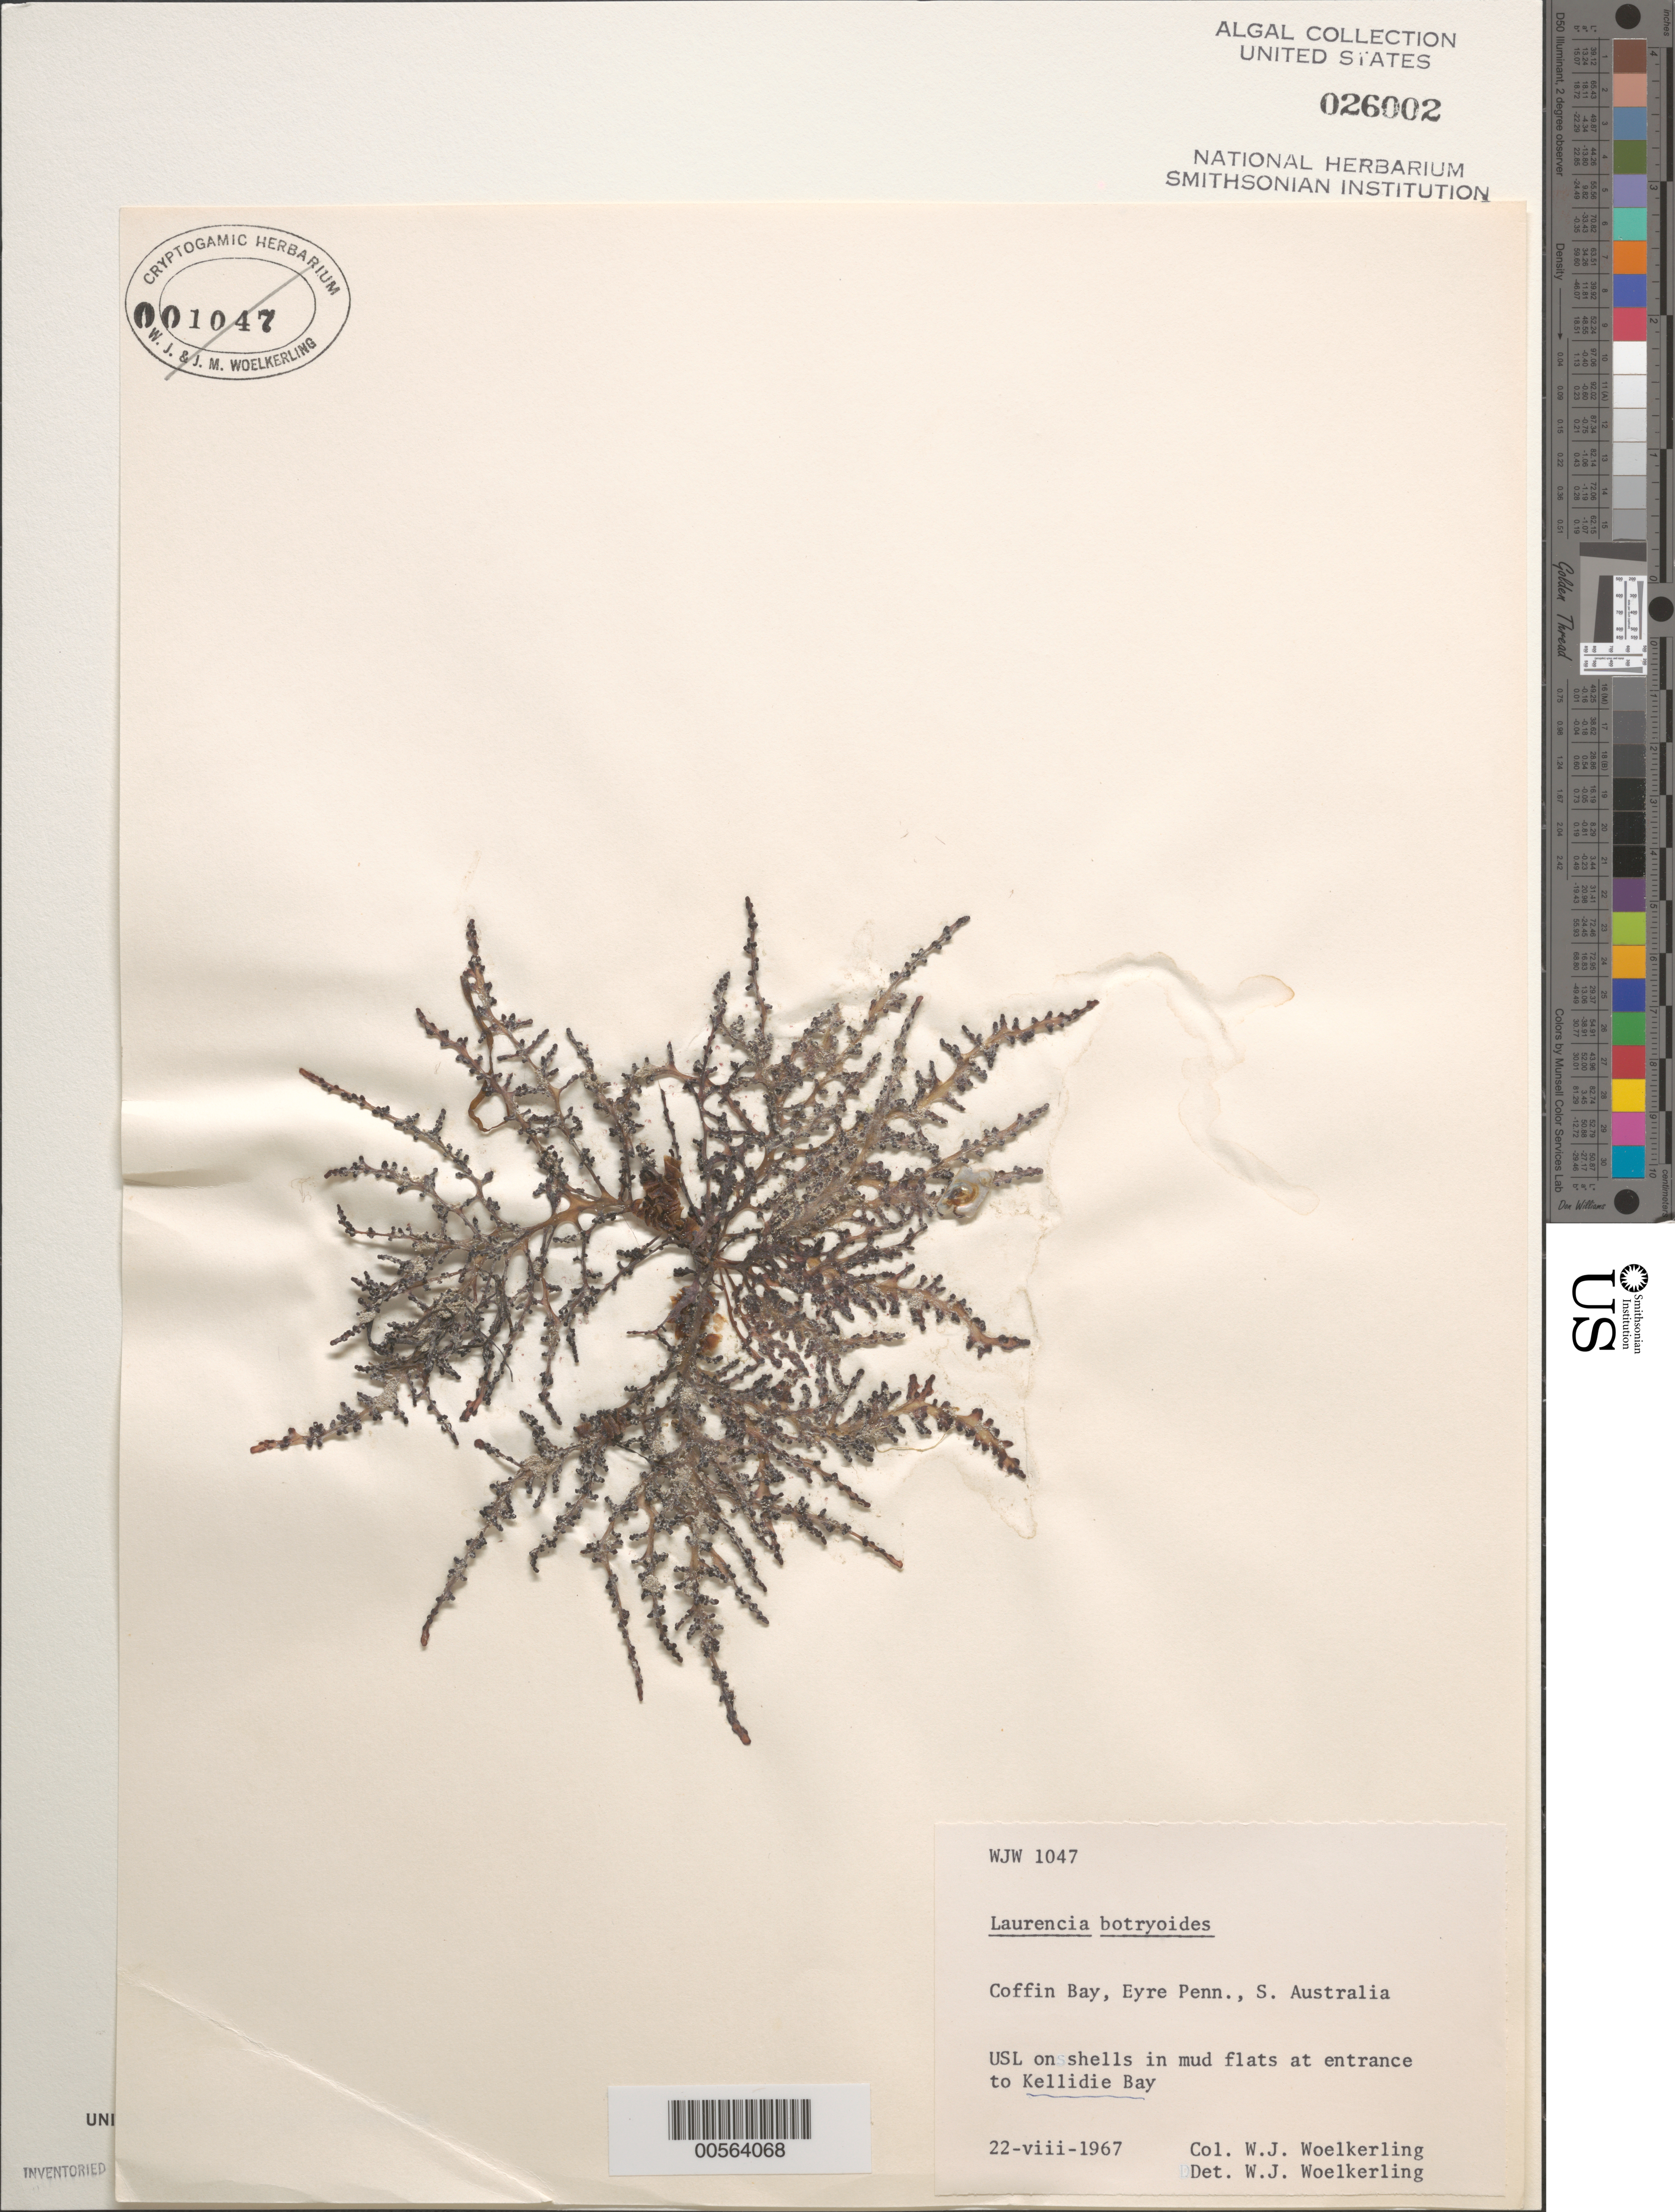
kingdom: Plantae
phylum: Rhodophyta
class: Florideophyceae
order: Ceramiales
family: Rhodomelaceae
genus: Laurencia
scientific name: Laurencia botryoides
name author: (C. Agardh) Gaillon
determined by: Woelkerling, W. J.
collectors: W. Woelkerling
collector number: WJW 1047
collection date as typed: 22 Aug 1967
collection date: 1967-08-22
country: Australia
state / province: South Australia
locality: Kellidie bay, coffin bay, eyre peninsula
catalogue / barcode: US 26002